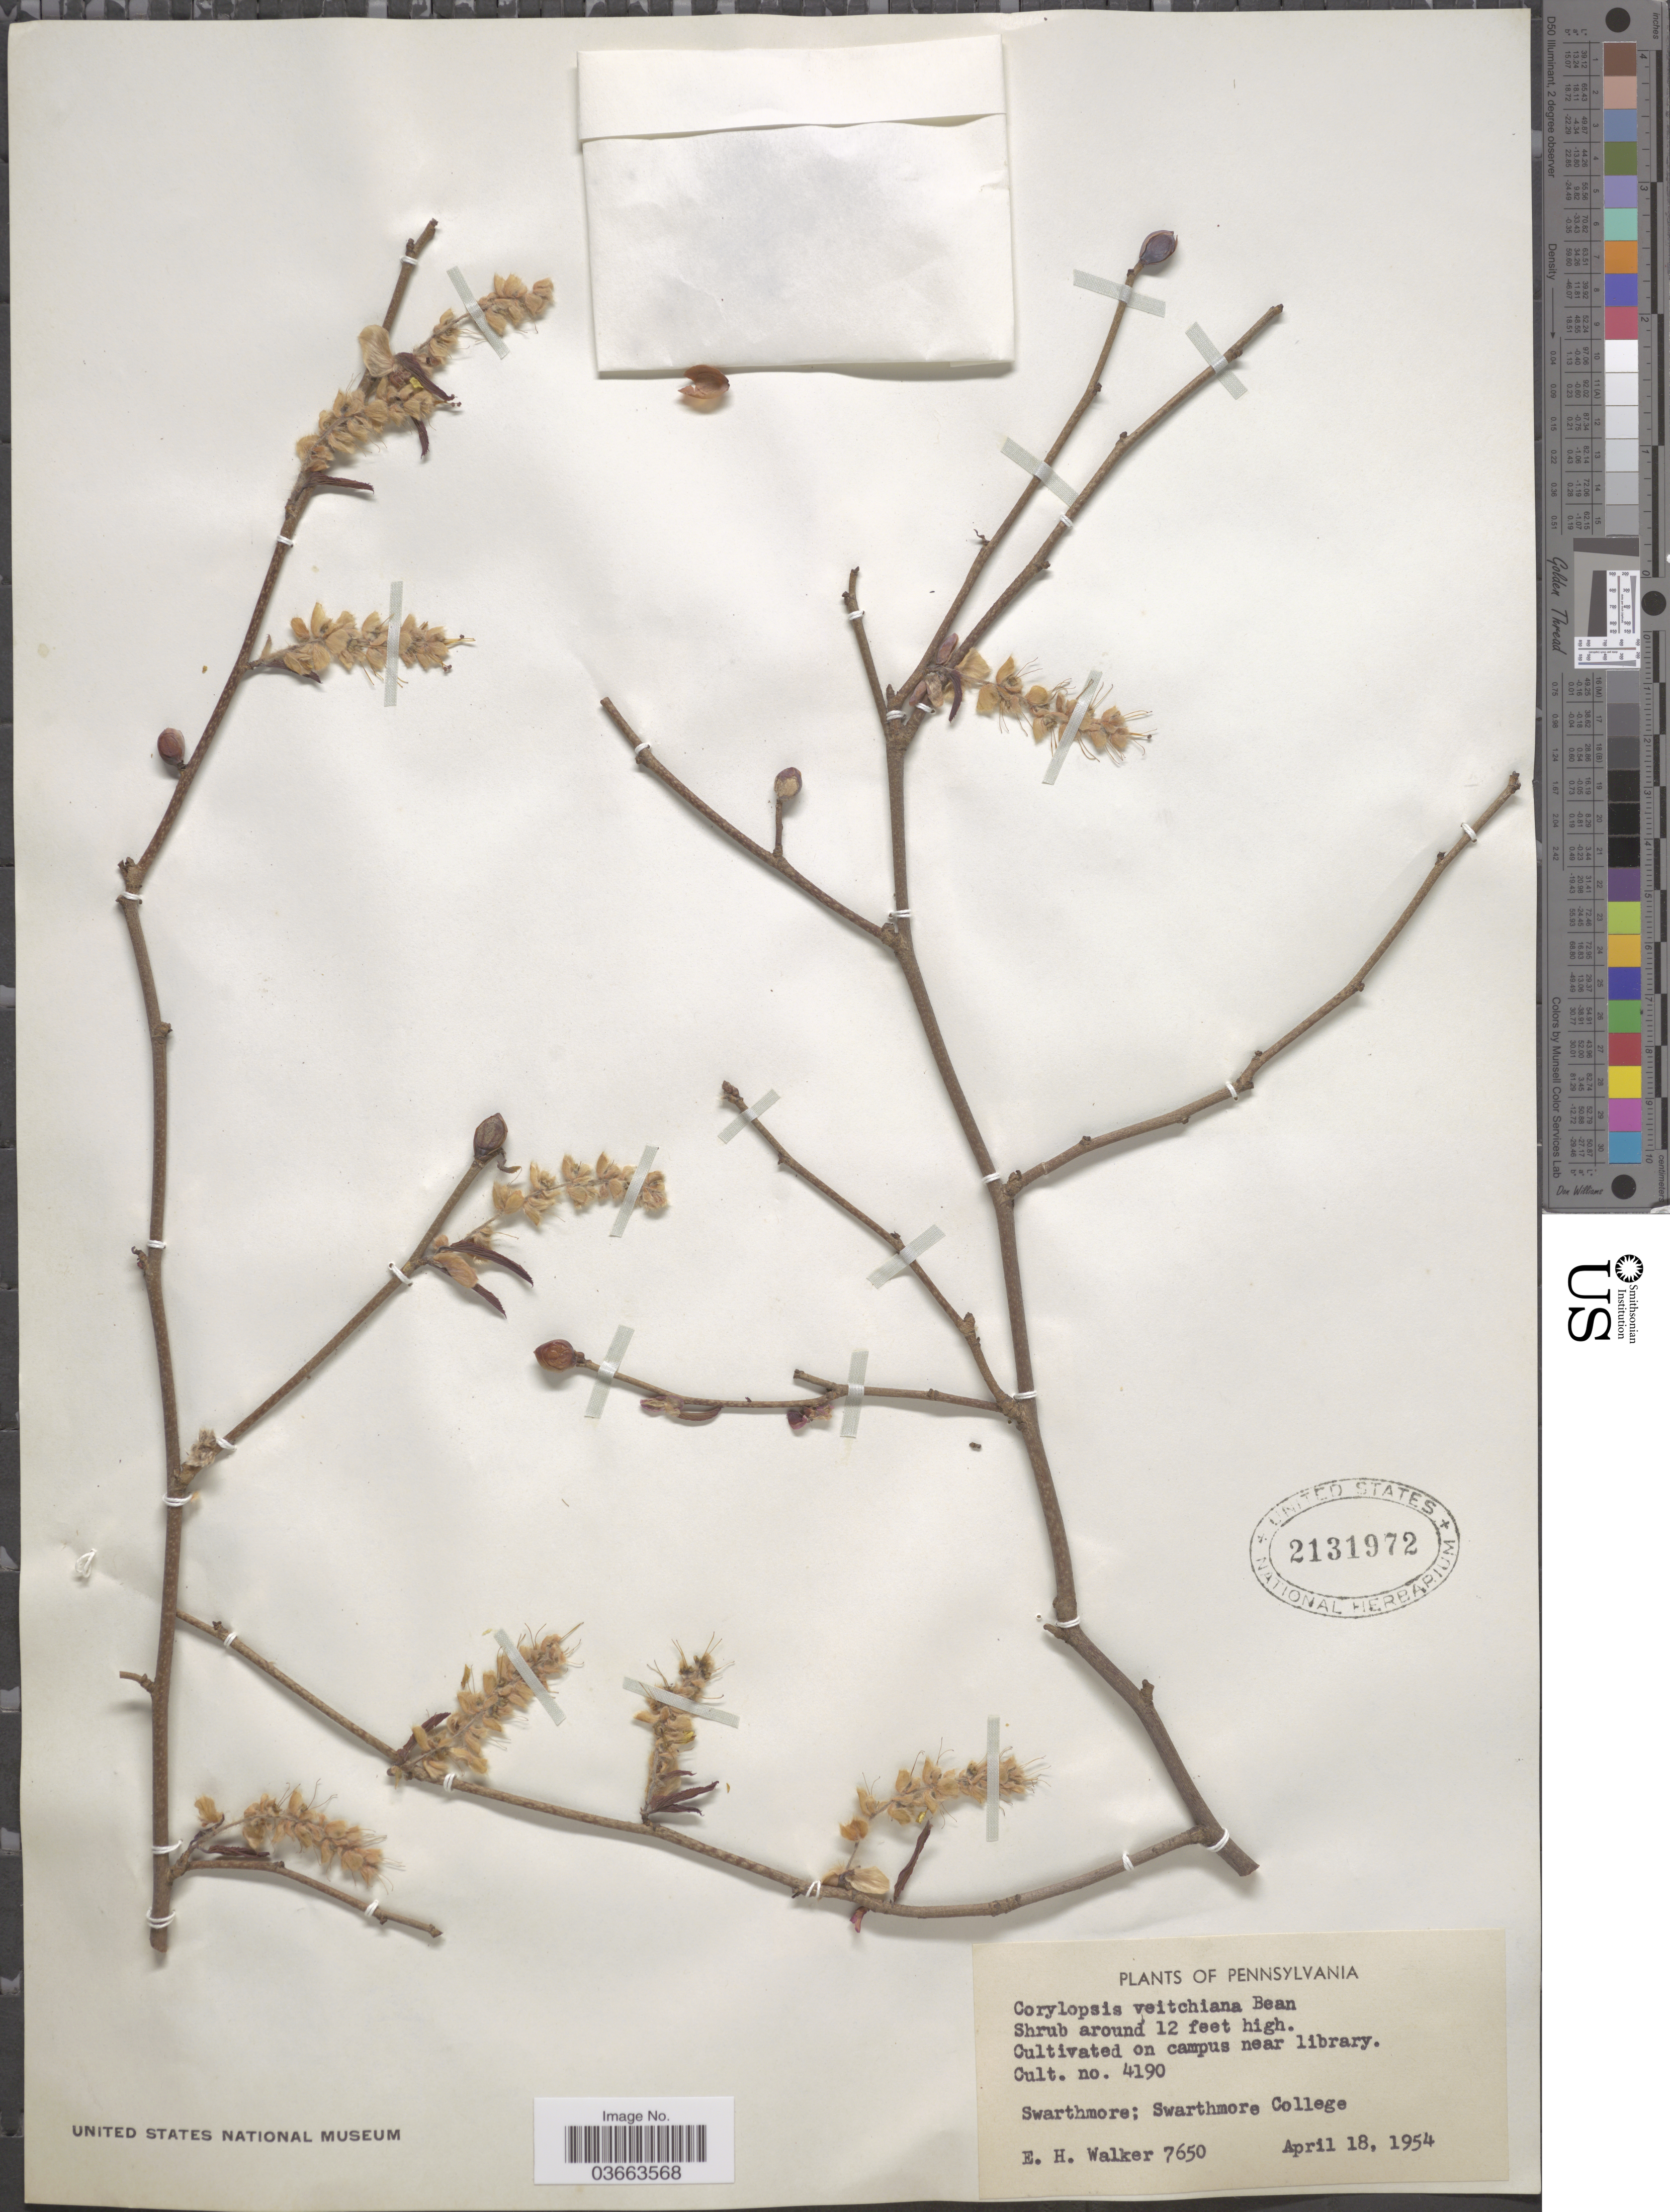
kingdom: Plantae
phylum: Tracheophyta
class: Magnoliopsida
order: Saxifragales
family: Hamamelidaceae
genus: Corylopsis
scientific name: Corylopsis veitchiana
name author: Bean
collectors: E. H. Walker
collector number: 7650?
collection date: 1954-04-18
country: United States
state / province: Pennsylvania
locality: On campus near library. Swarthmore; Swarthmore College.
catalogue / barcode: US 2131972